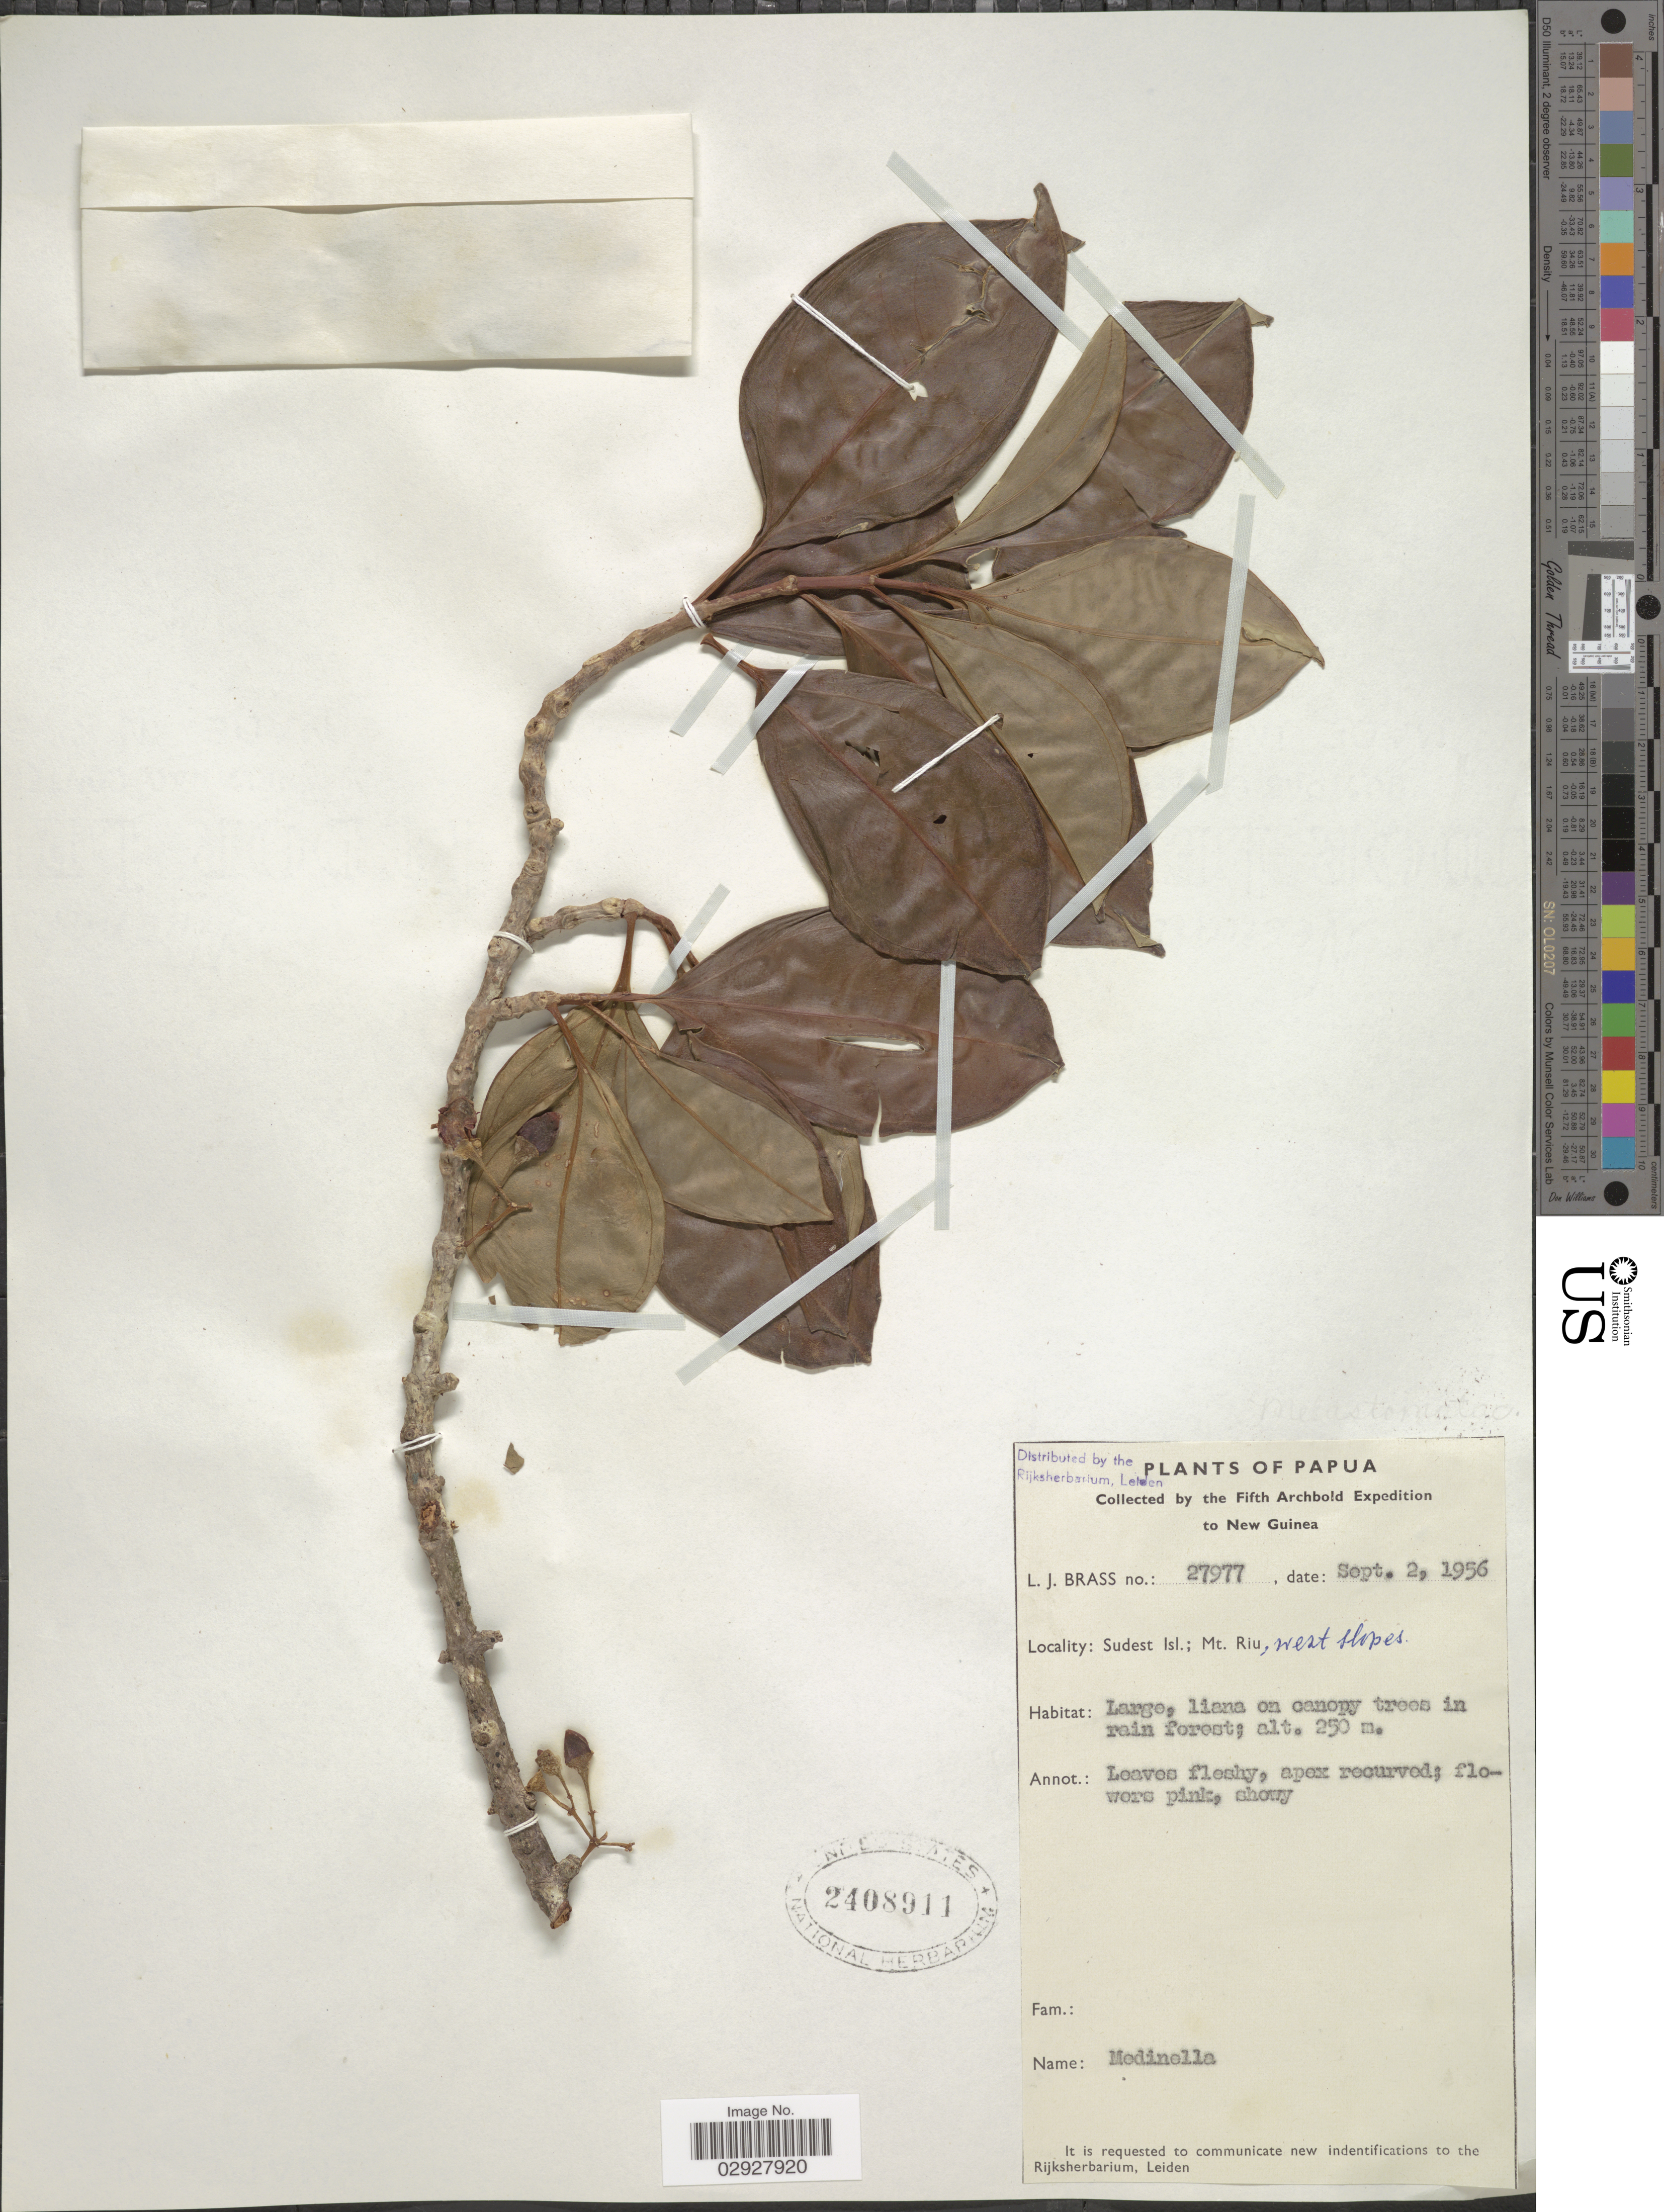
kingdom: Plantae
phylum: Tracheophyta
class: Magnoliopsida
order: Myrtales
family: Melastomataceae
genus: Medinilla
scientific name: Medinilla sp.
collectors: L. J. Brass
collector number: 27977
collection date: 1956-09-02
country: Papua New Guinea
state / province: Milne Bay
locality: Papua, Sudest Isl.; Mt. Riu, west slopes.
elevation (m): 250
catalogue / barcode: US 2408911